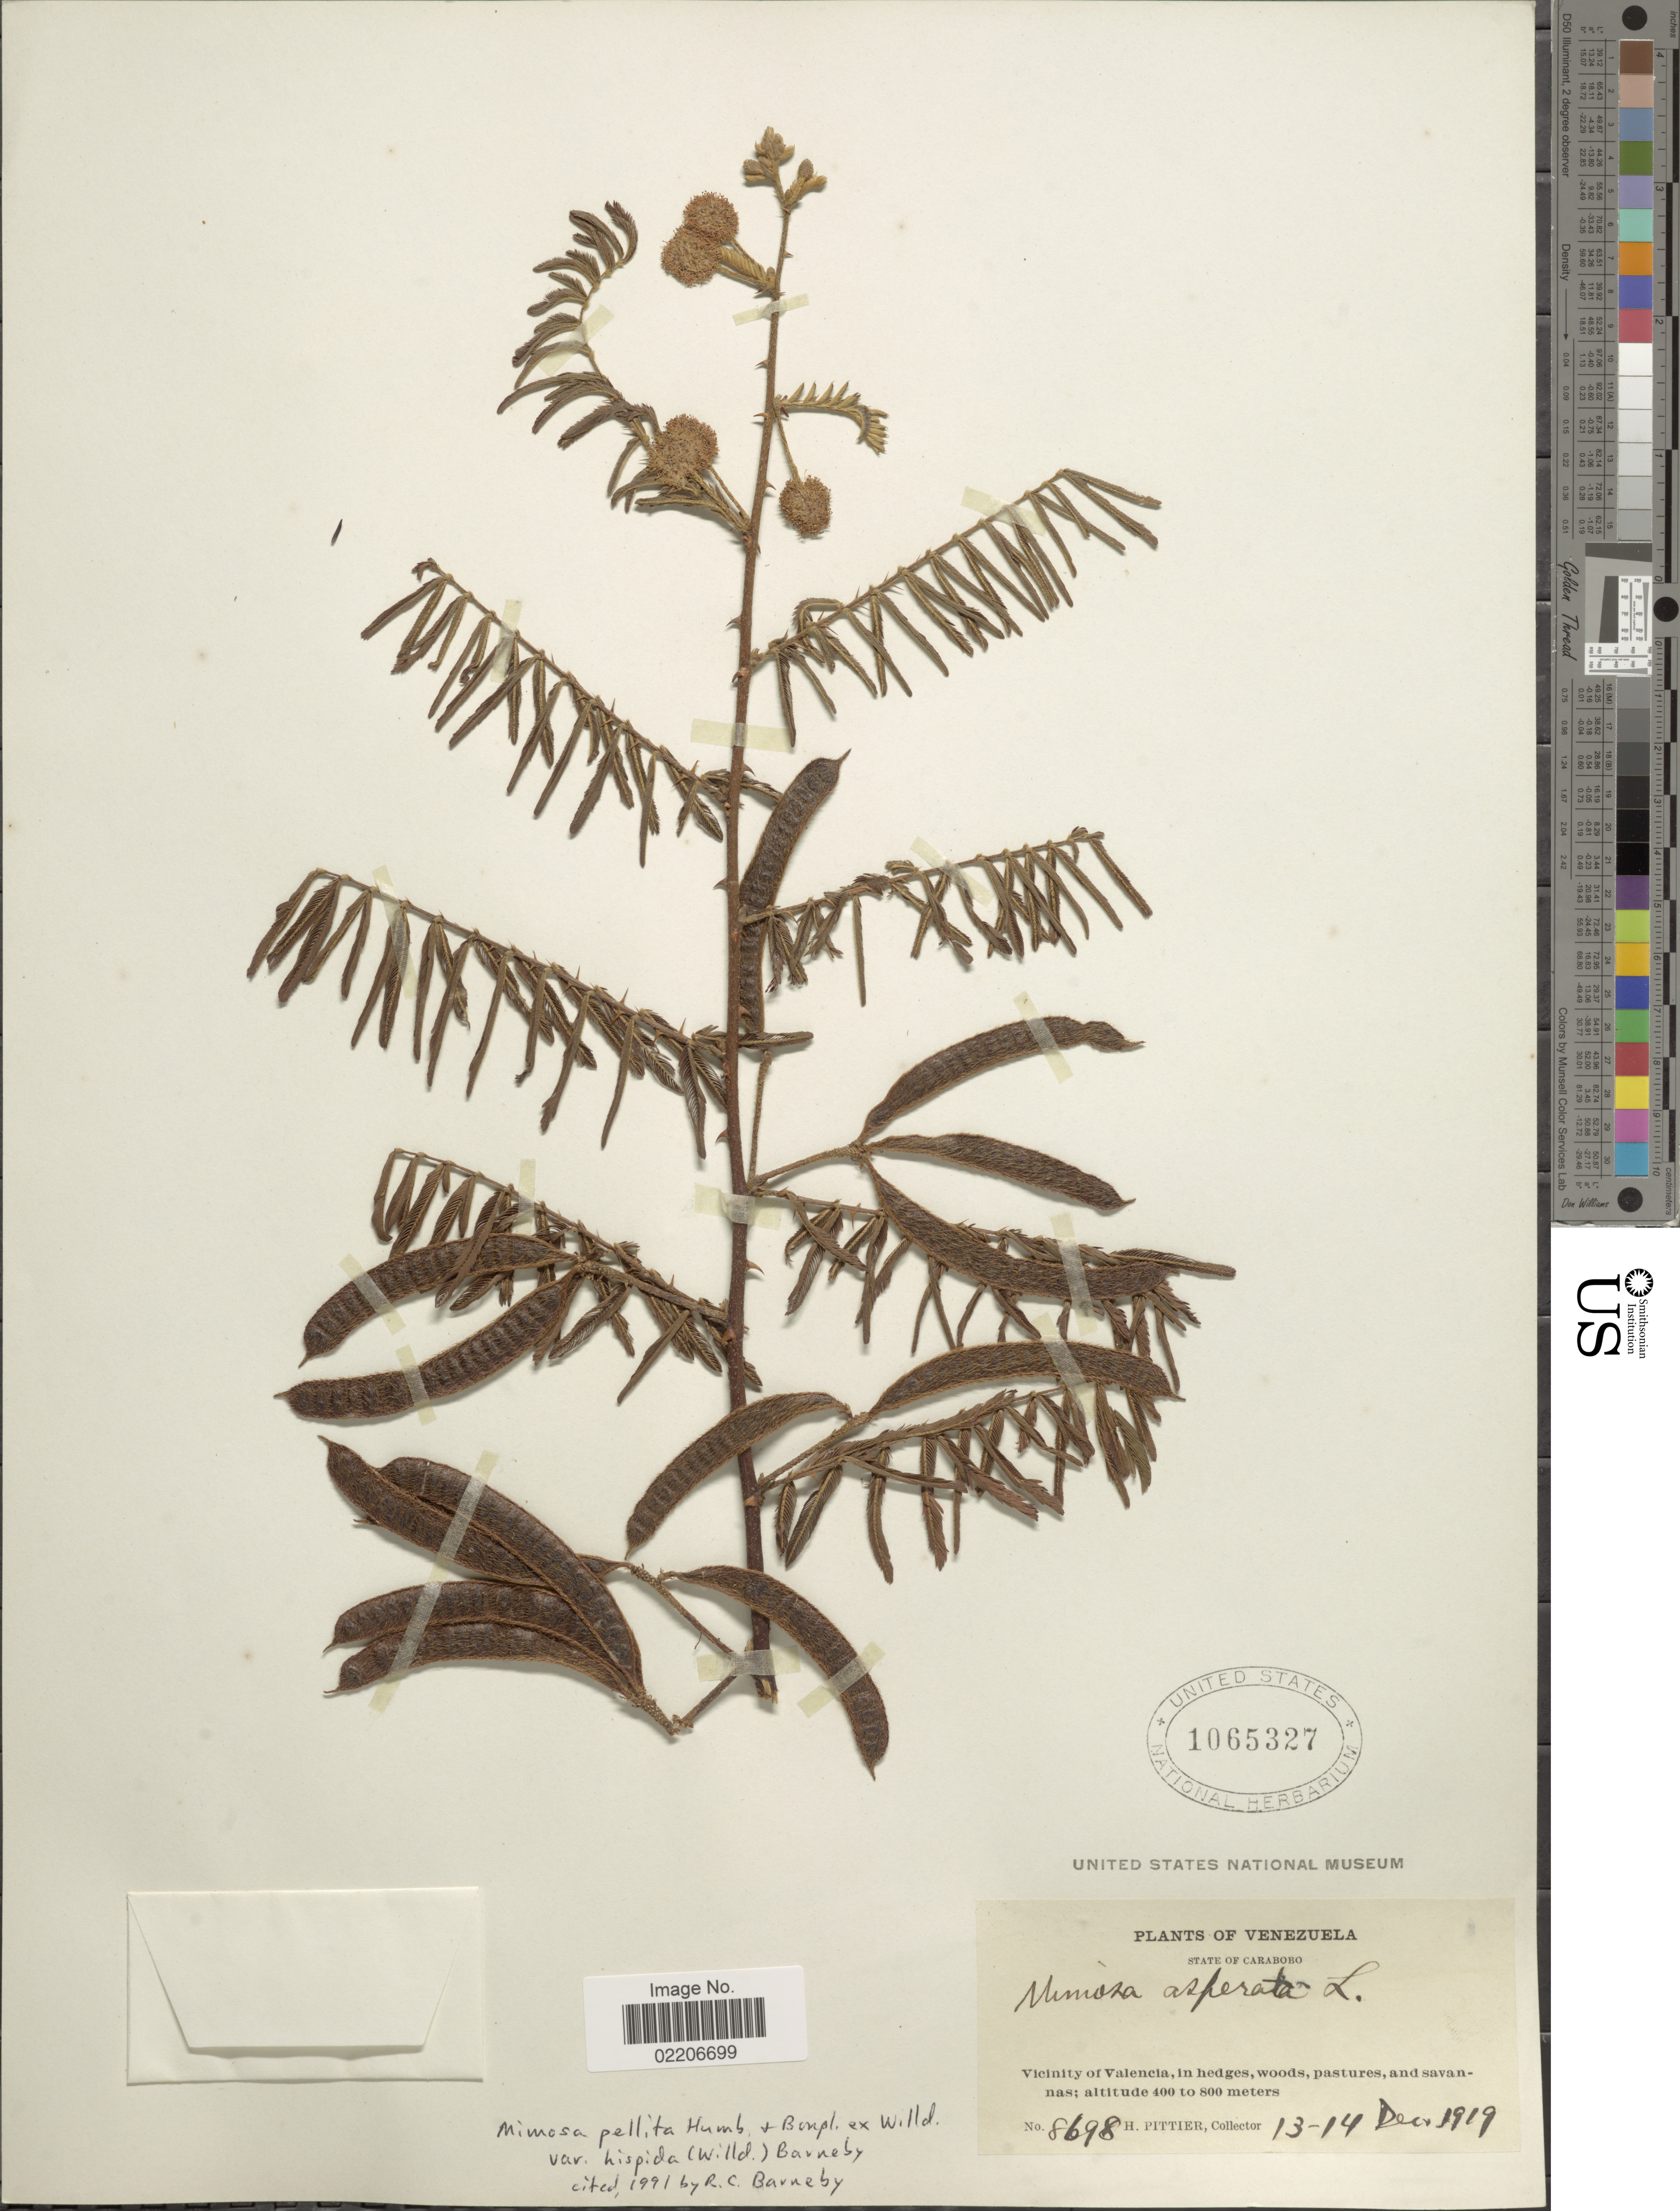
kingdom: Plantae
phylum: Tracheophyta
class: Magnoliopsida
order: Fabales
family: Fabaceae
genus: Mimosa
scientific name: Mimosa pellita var. hispida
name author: (Willd.) Barneby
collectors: H. F. Pittier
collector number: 8698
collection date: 1919-12-13/1919-12-14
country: Venezuela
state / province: Carabobo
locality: Vicinity of Valencia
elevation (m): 400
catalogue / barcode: US 1065327